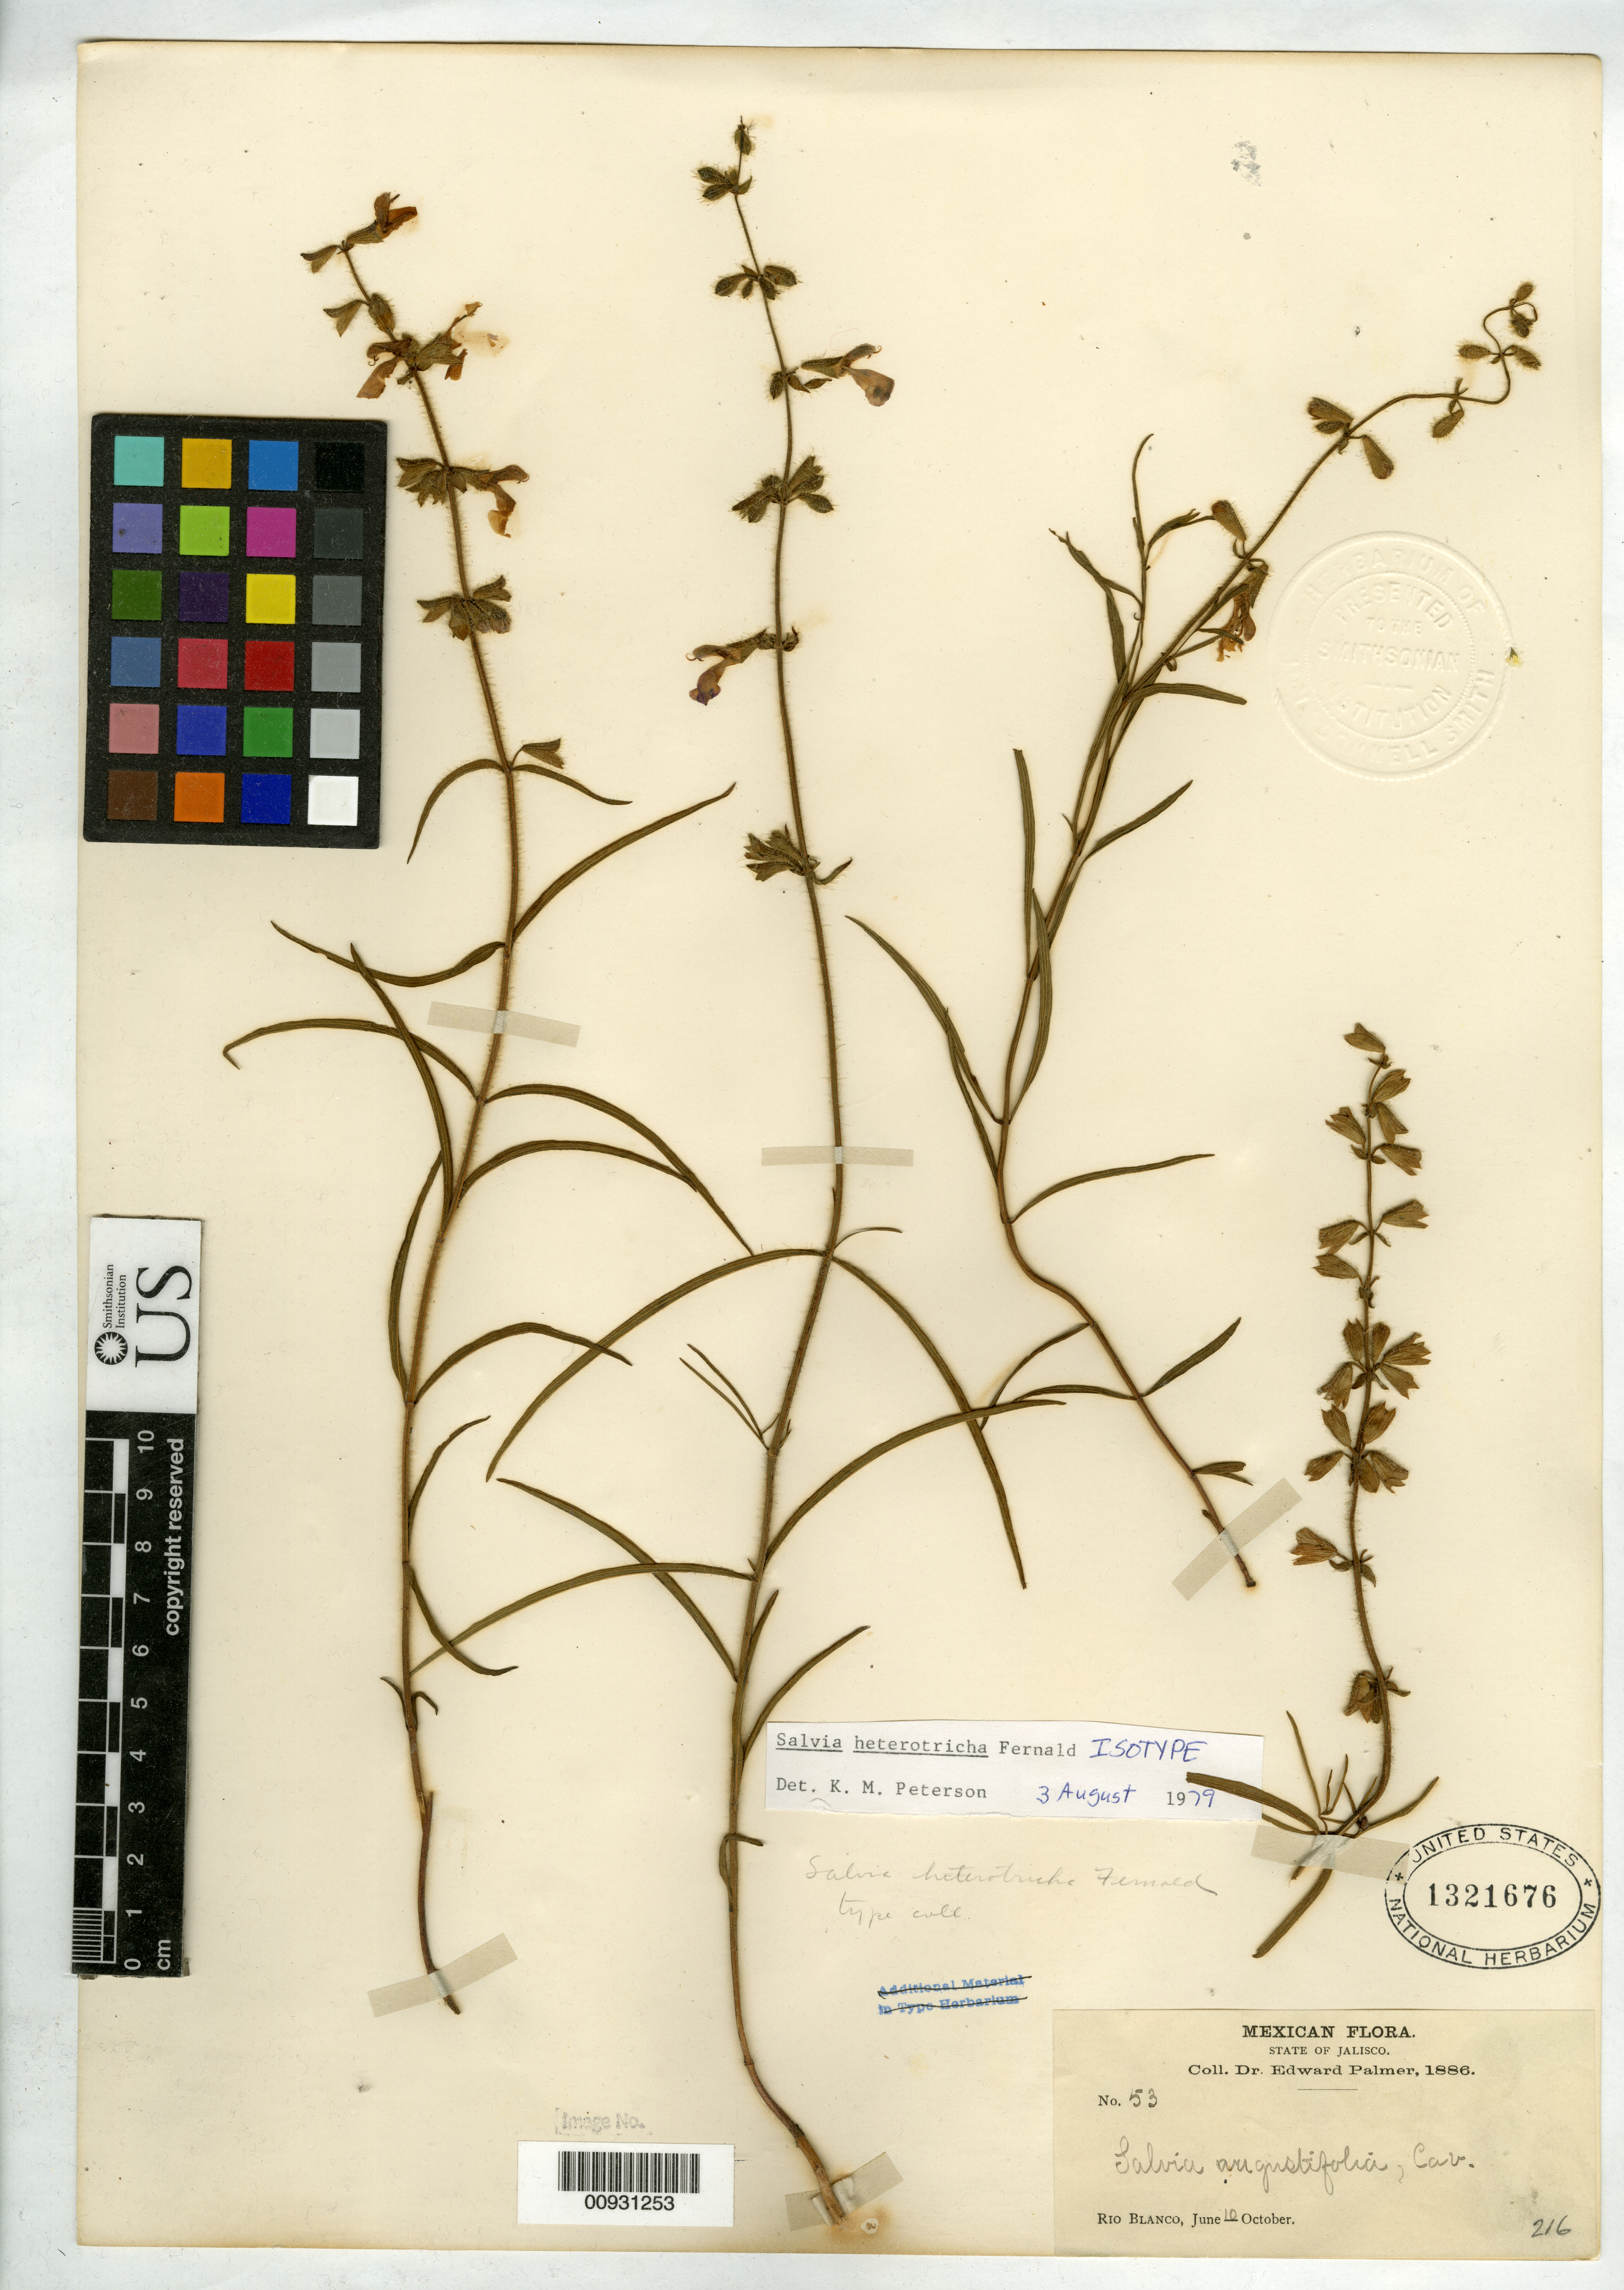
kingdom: Plantae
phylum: Tracheophyta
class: Magnoliopsida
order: Lamiales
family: Lamiaceae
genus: Salvia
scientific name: Salvia heterotricha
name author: Fernald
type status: Isolectotype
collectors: E. Palmer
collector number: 53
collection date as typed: Jun 1886 to -- Oct 1886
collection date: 1886-06/1886-10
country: Mexico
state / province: Jalisco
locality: Río Blanco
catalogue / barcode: US 1321676